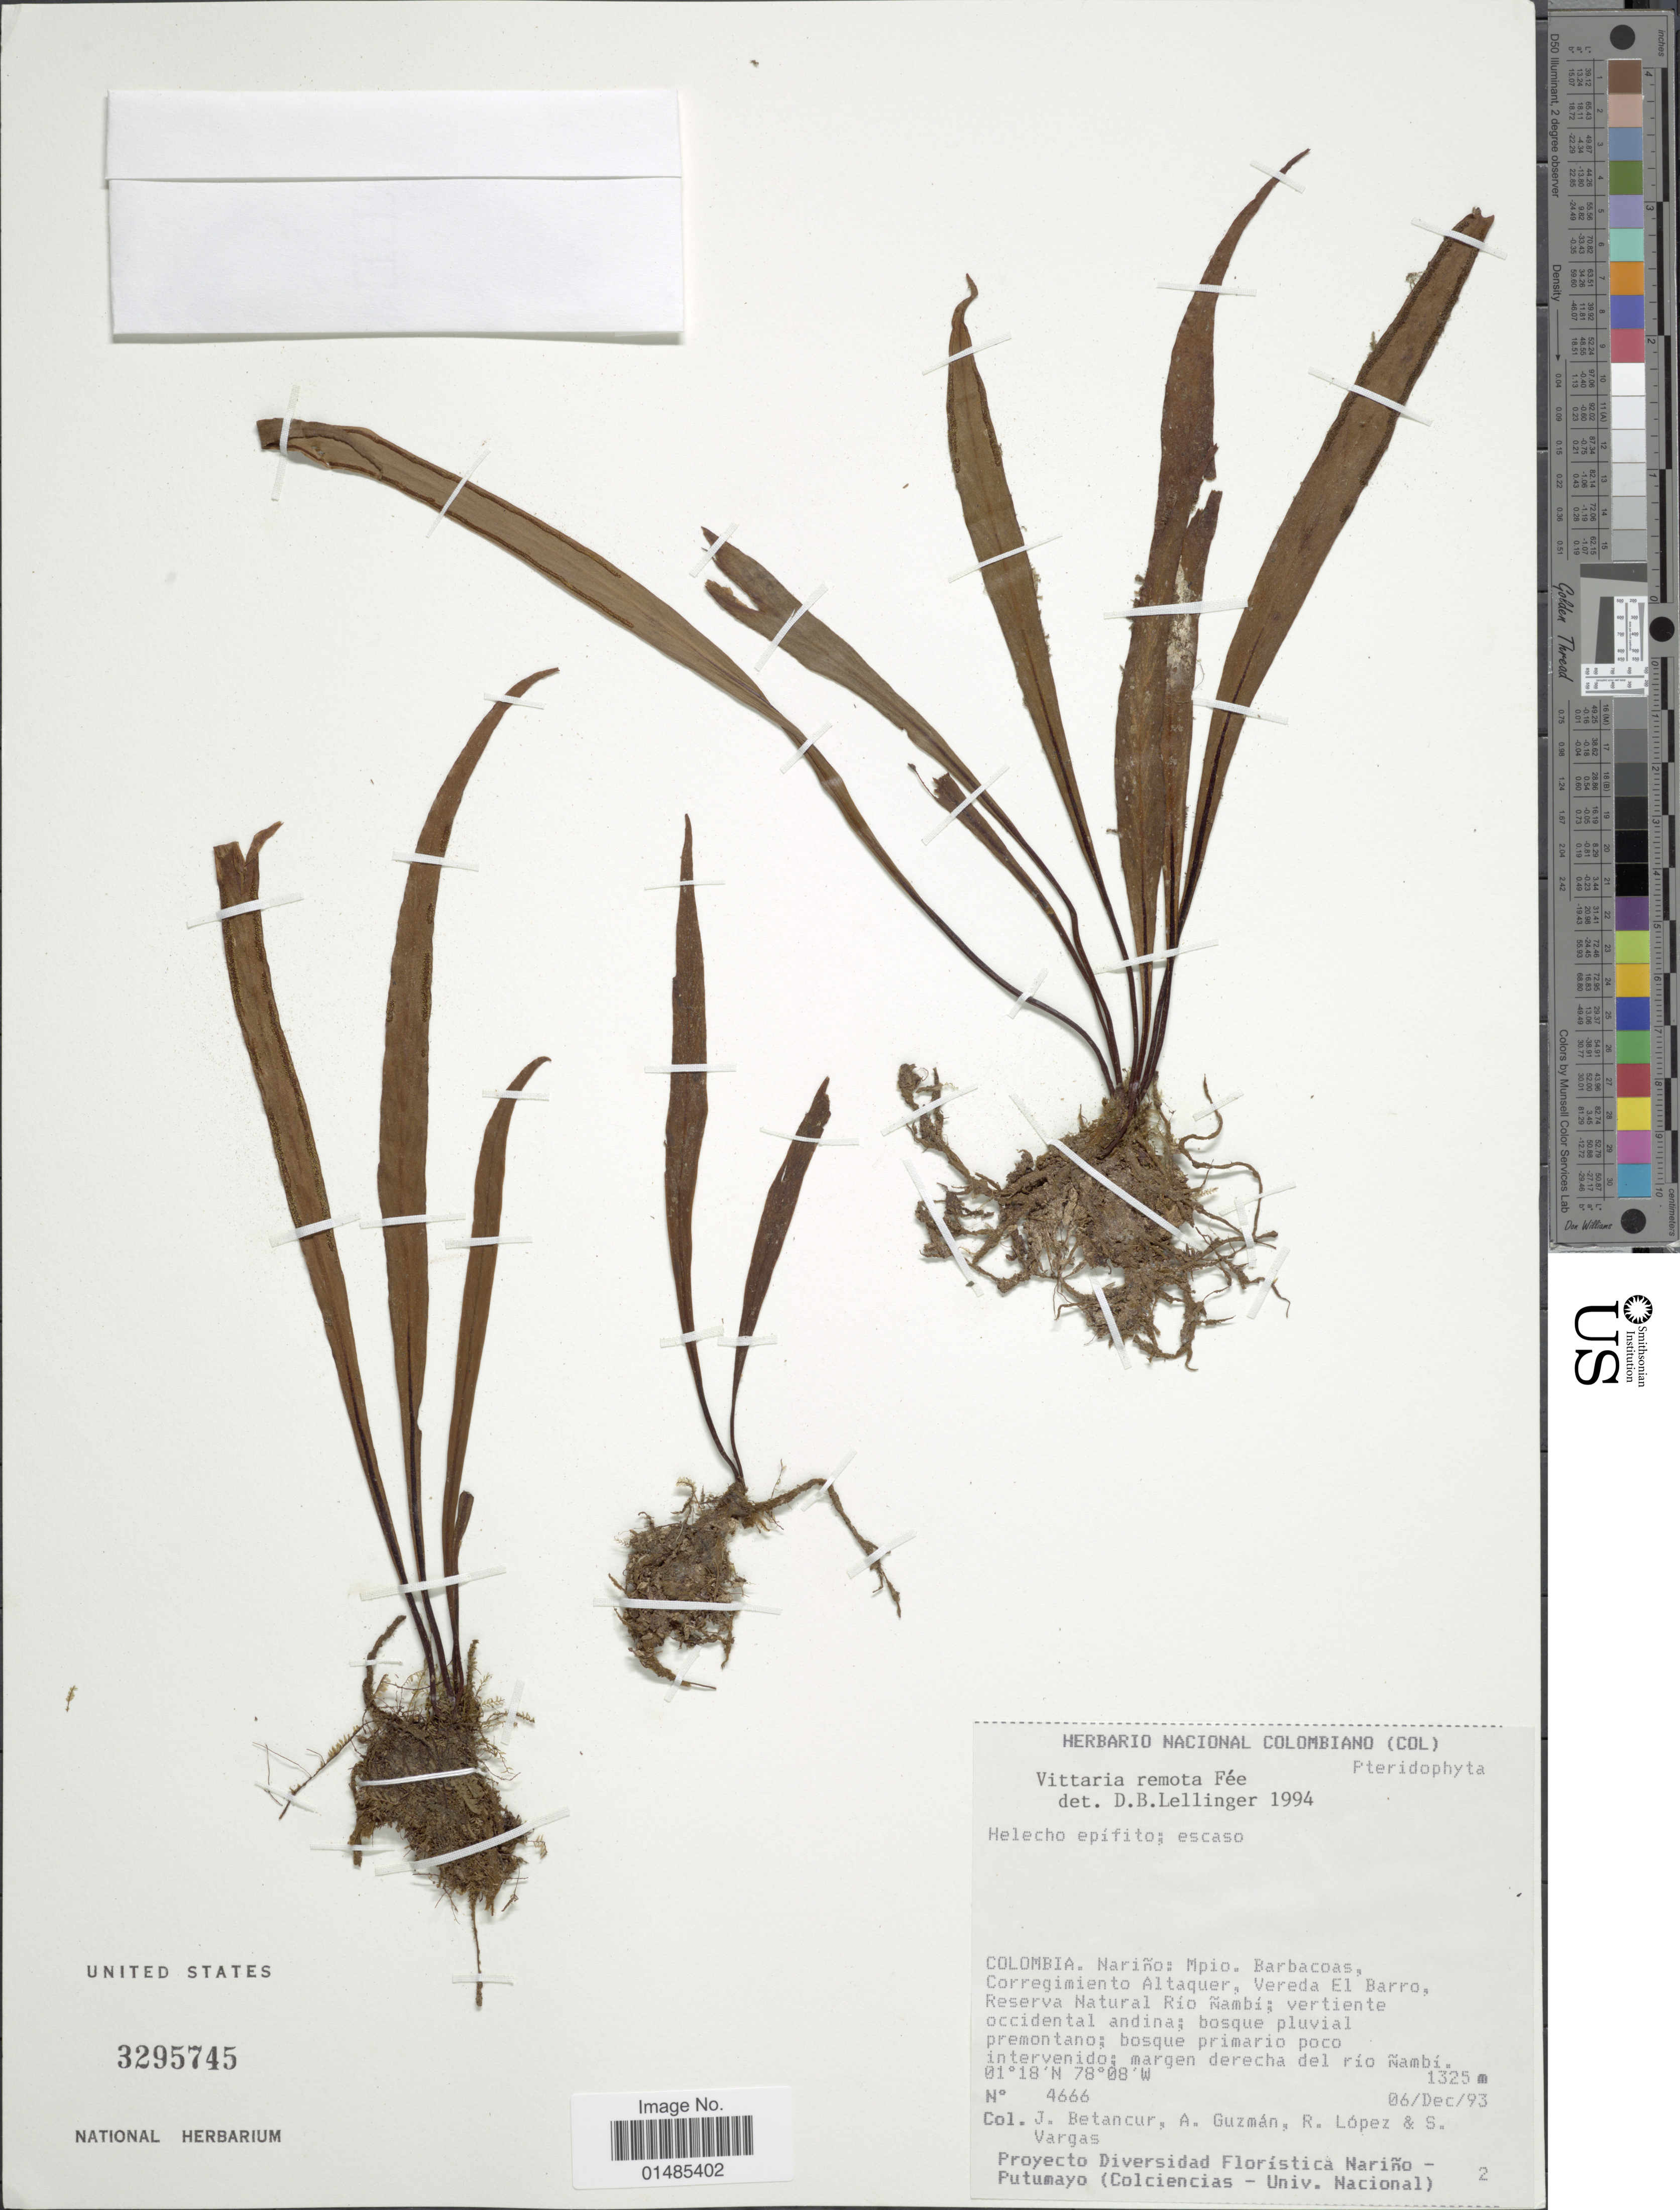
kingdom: Plantae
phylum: Tracheophyta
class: Polypodiopsida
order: Polypodiales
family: Pteridaceae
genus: Radiovittaria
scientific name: Radiovittaria remota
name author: (Fée) E.H. Crane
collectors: J. Betancur, A. Guzman, R. Lopez & S. Vargas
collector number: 4666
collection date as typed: Transcribed d/m/y: 6/12/93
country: Colombia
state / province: Nariño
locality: Mpio. Barbacoas. Corregimiento Altaquer, Vereda El Barro, Reserva Natural Río Nambí; vertiente occidental andina.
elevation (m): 1325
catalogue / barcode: US 3295745